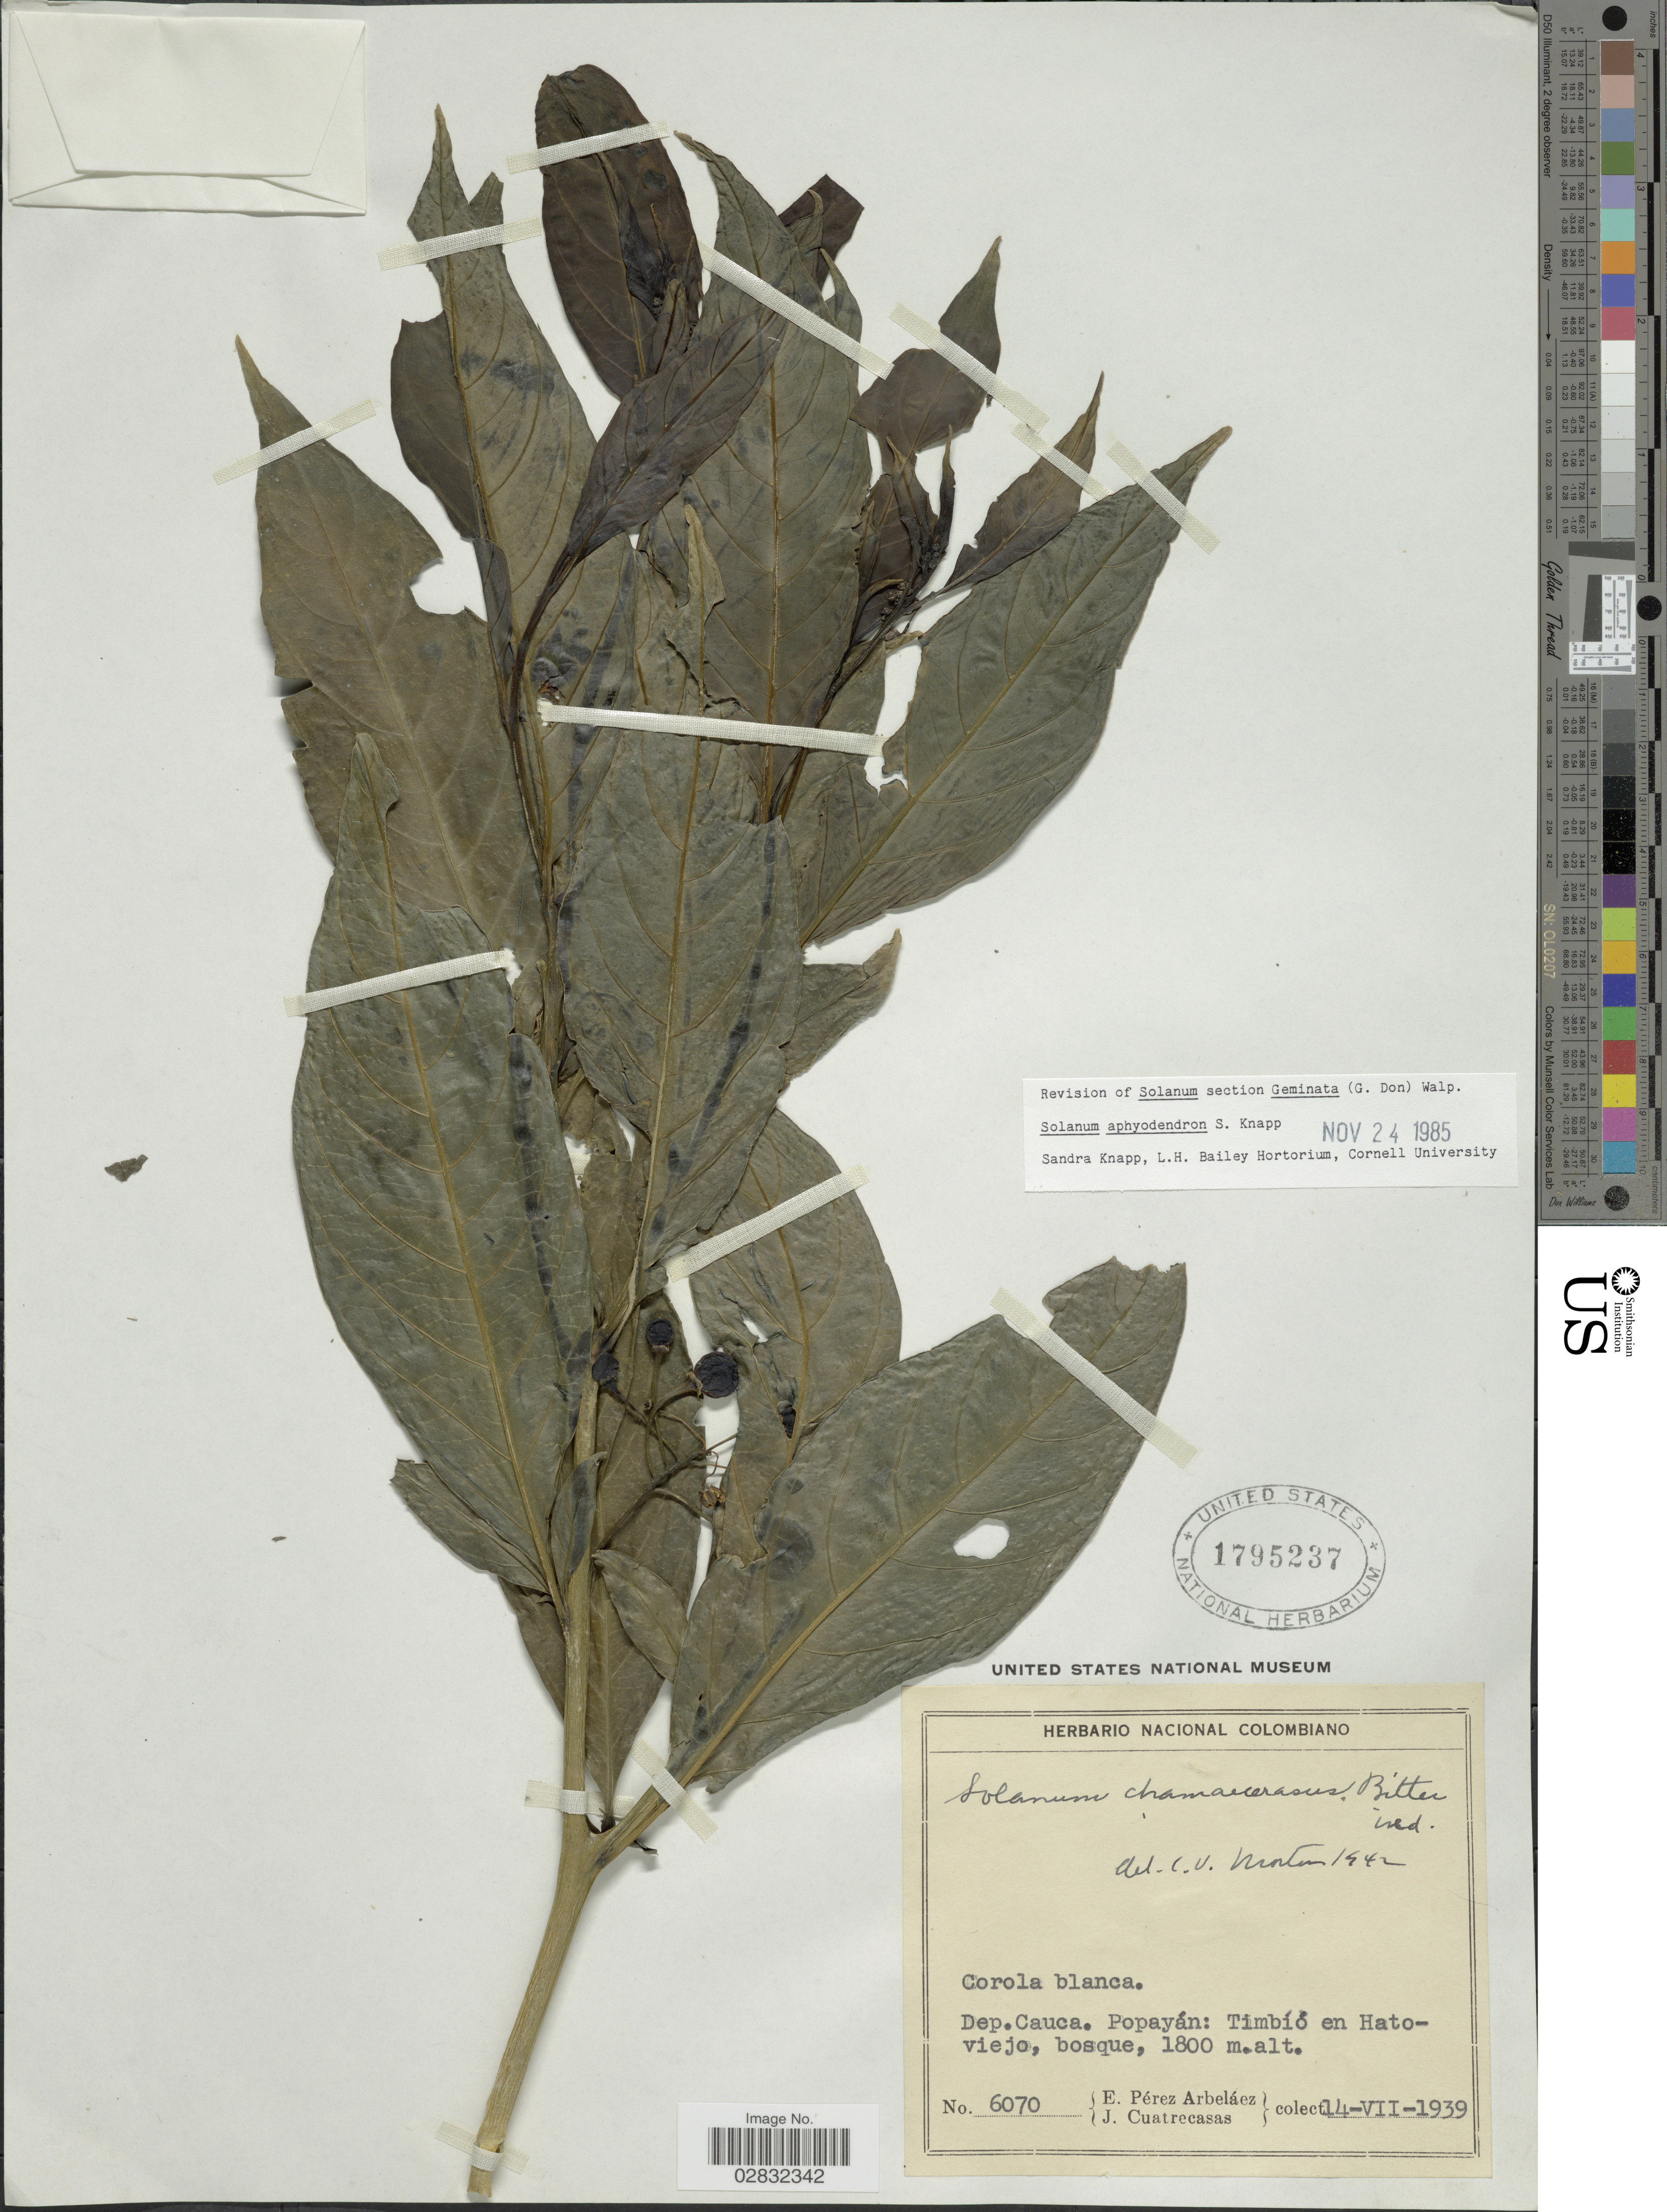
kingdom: Plantae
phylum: Tracheophyta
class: Magnoliopsida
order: Solanales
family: Solanaceae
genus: Solanum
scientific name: Solanum aphyodendron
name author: S. Knapp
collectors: E. Pérez Arbeláez & J. Cuatrecasas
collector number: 6070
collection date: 1939-07-14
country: Colombia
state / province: Cauca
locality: Dep. Cauca: Popayán: Timbíó en Hatoviejo, bosque.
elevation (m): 1800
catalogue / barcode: US 1795237